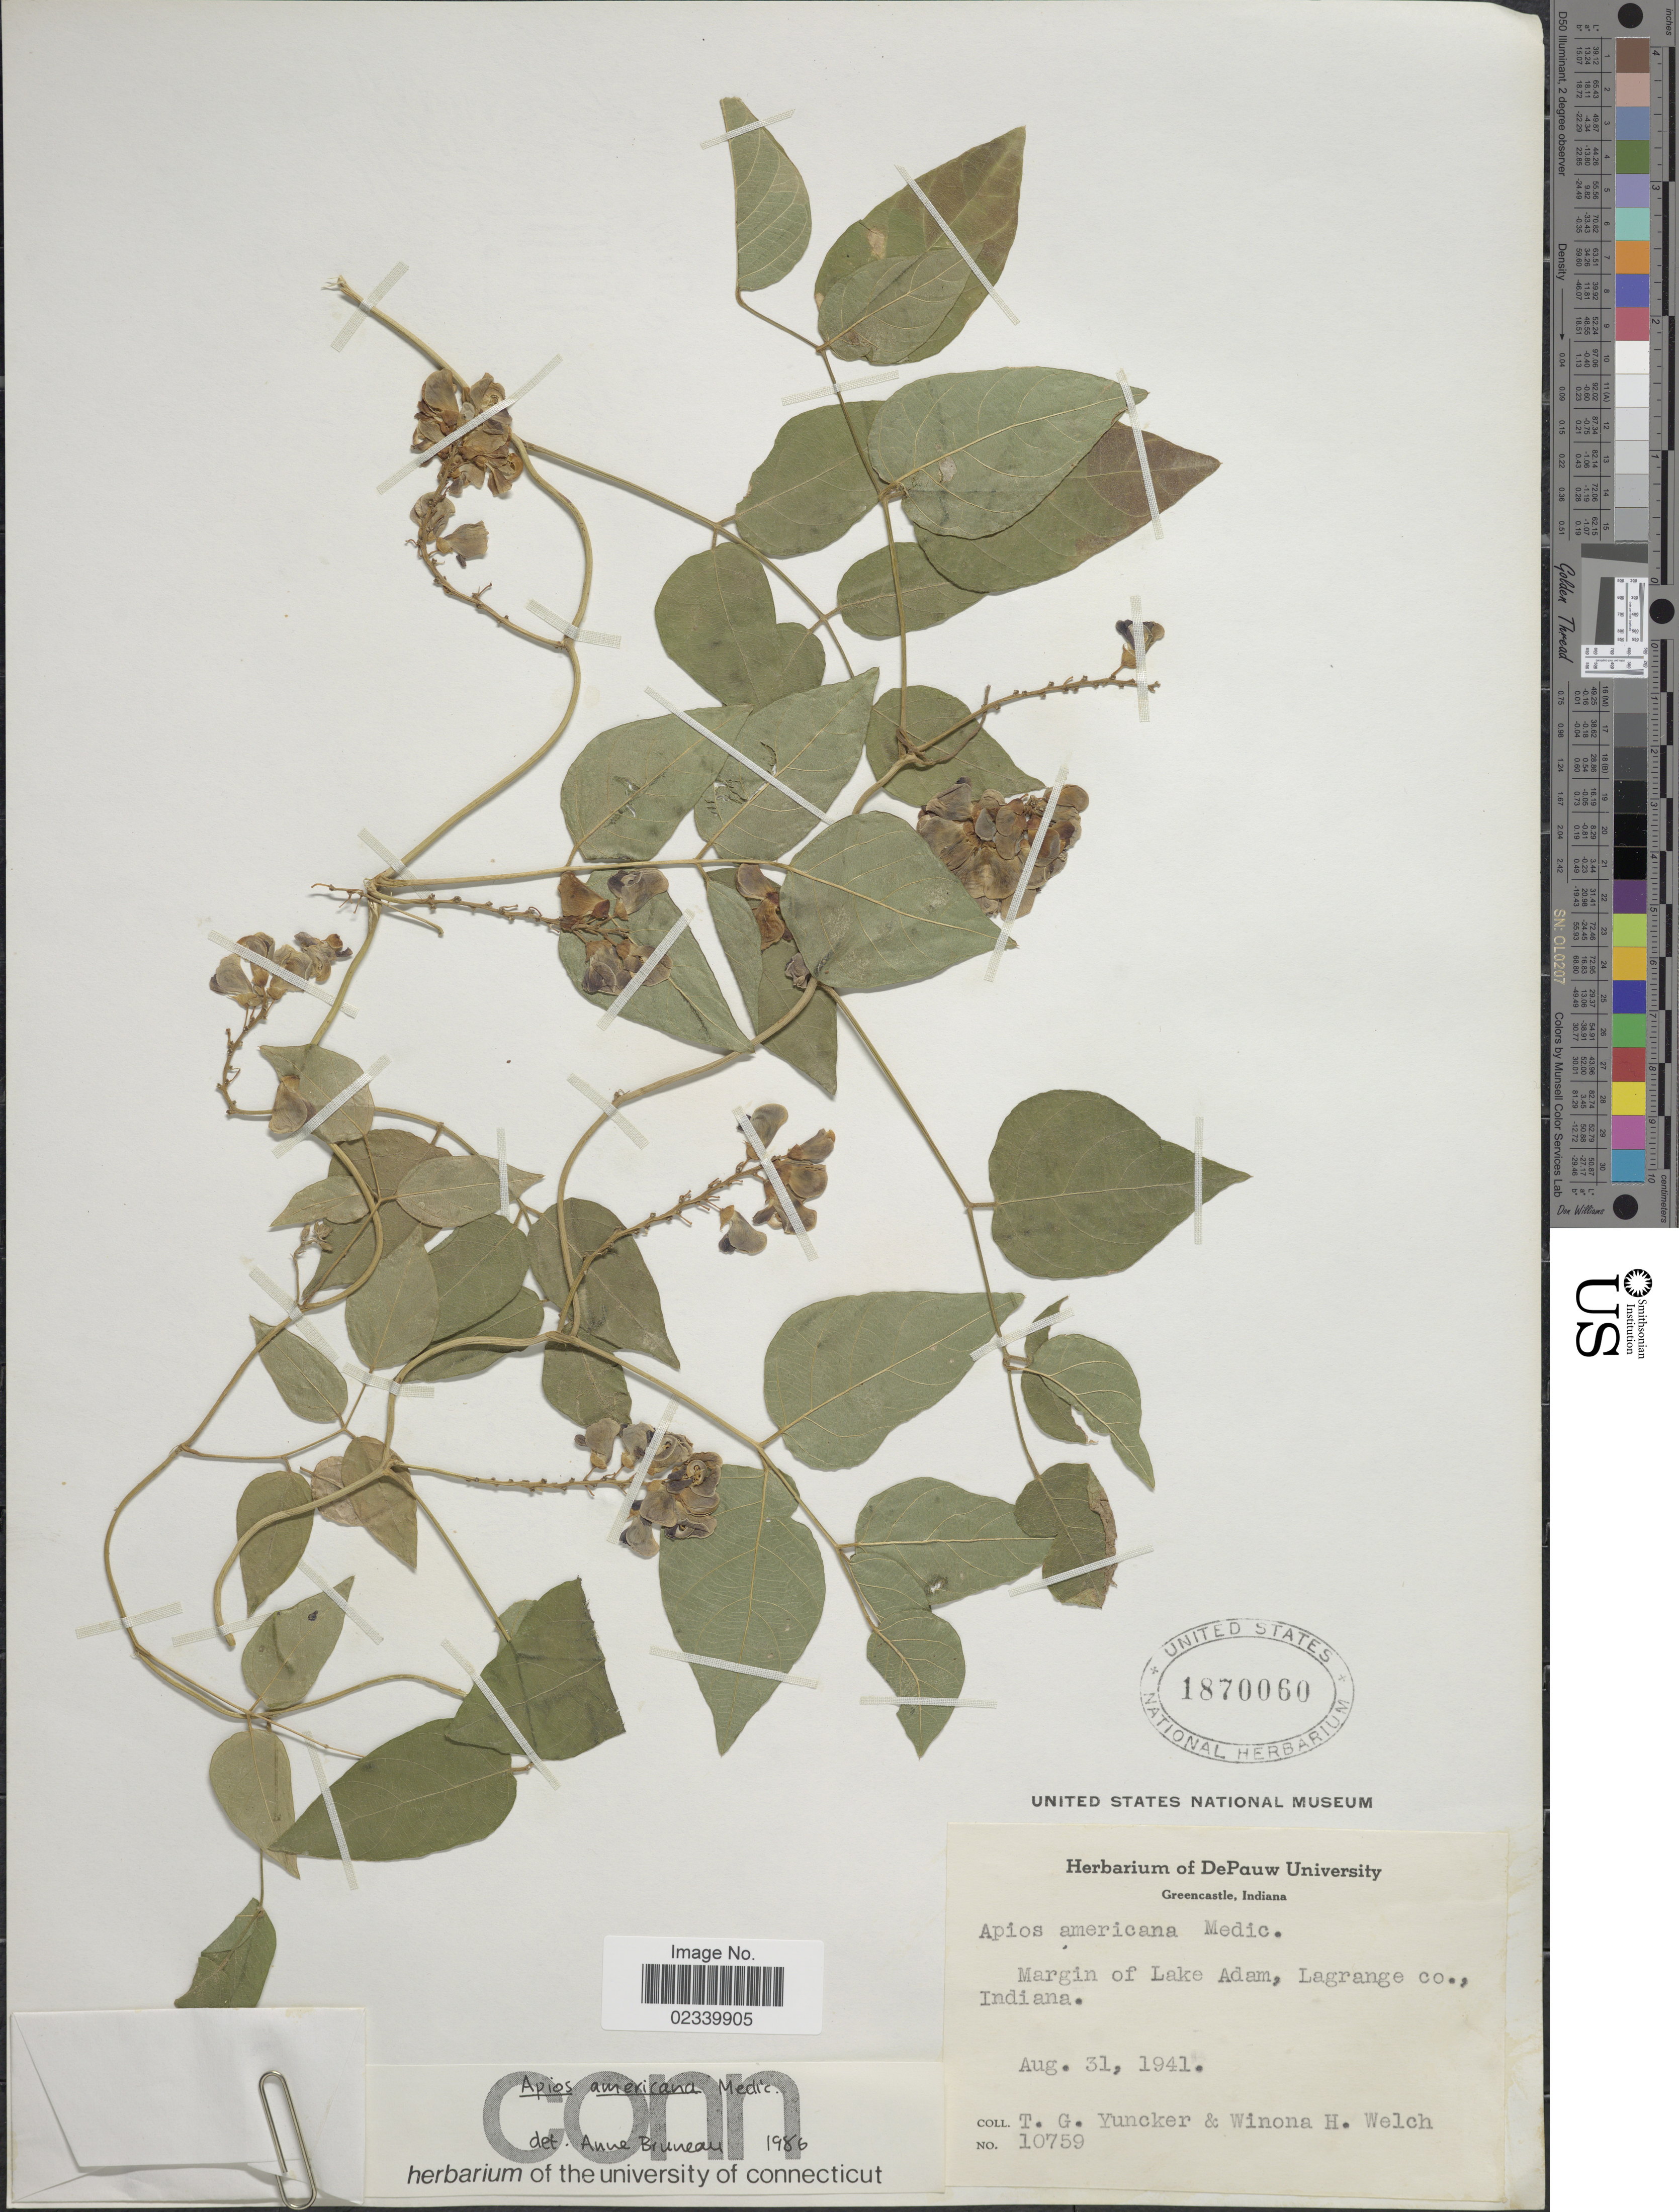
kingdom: Plantae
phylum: Tracheophyta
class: Magnoliopsida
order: Fabales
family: Fabaceae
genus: Apios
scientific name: Apios americana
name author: Medik.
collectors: T. G. Yuncker & W. H. Welch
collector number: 10759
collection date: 1941-08-31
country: United States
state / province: Indiana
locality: Margin of Lake Adam, Lagrange Co.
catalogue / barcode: US 1870060